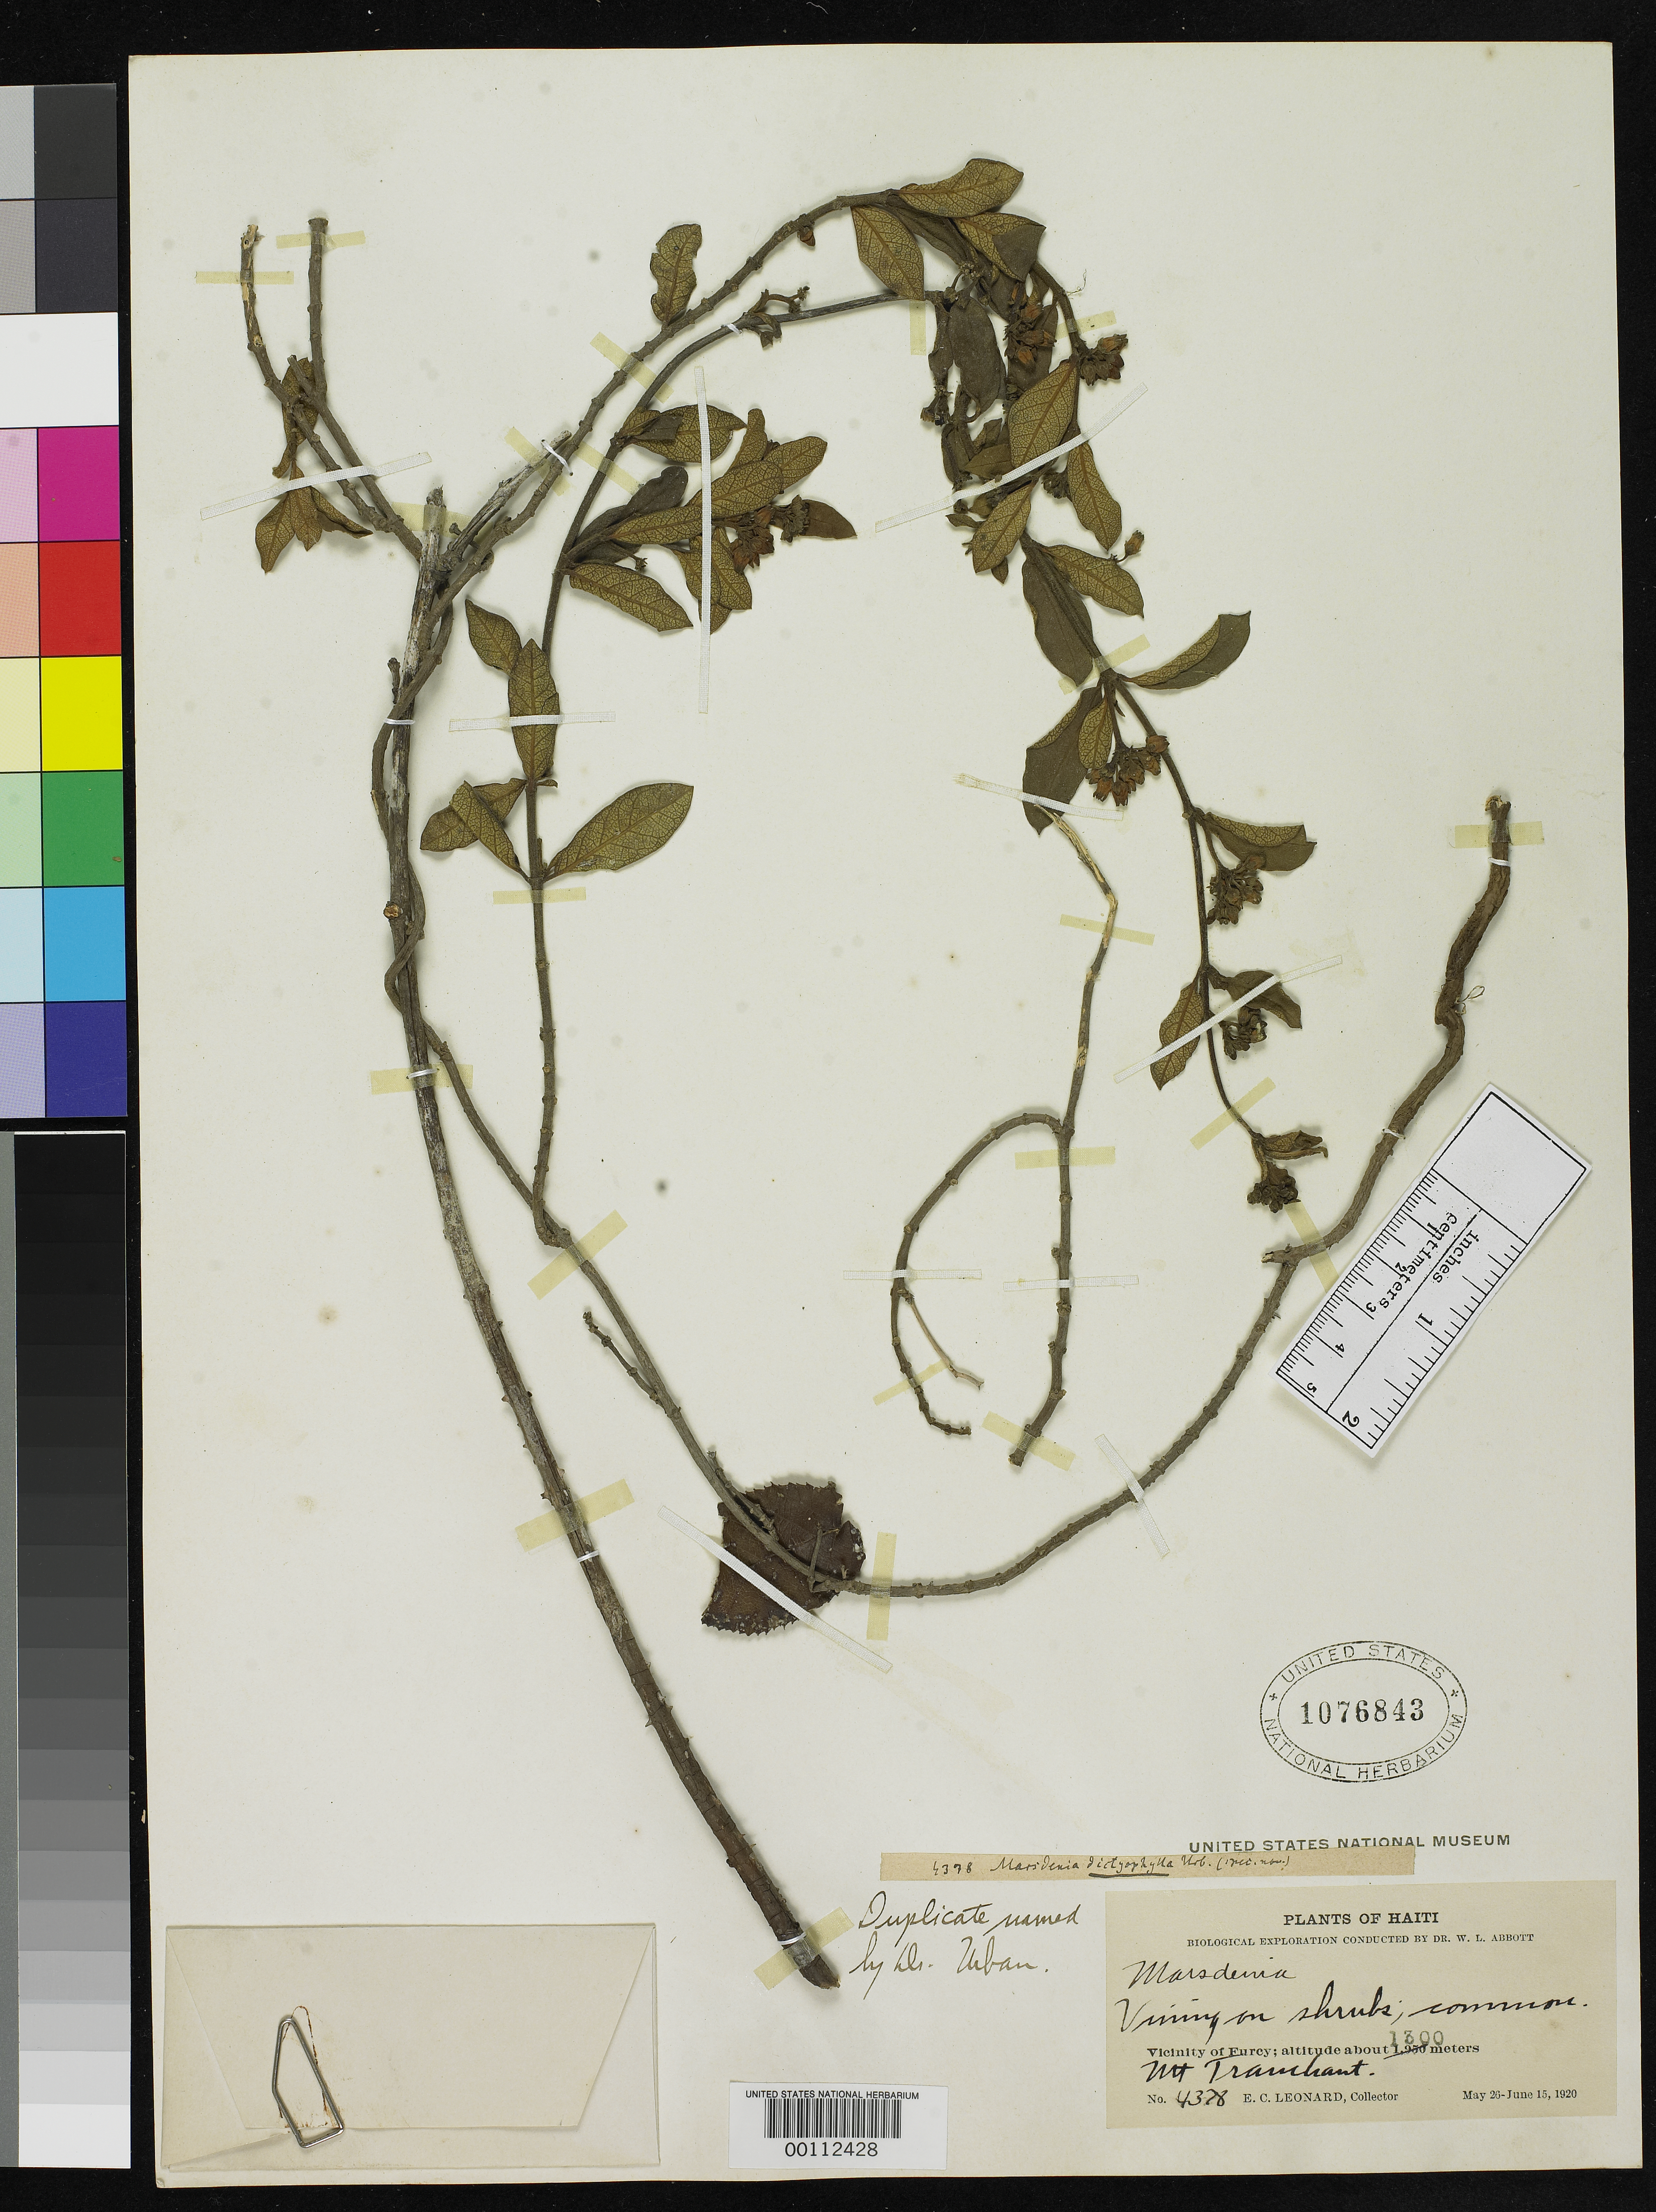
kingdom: Plantae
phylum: Tracheophyta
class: Magnoliopsida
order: Gentianales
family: Apocynaceae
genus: Marsdenia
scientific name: Marsdenia dictyophylla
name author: Urb.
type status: Type Collection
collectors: E. C. Leonard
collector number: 4378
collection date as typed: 26 May 1920 to 15 Jun 1920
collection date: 1920-05-26/1920-06-15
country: Haiti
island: Hispaniola Island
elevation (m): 1300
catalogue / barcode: US 1076843